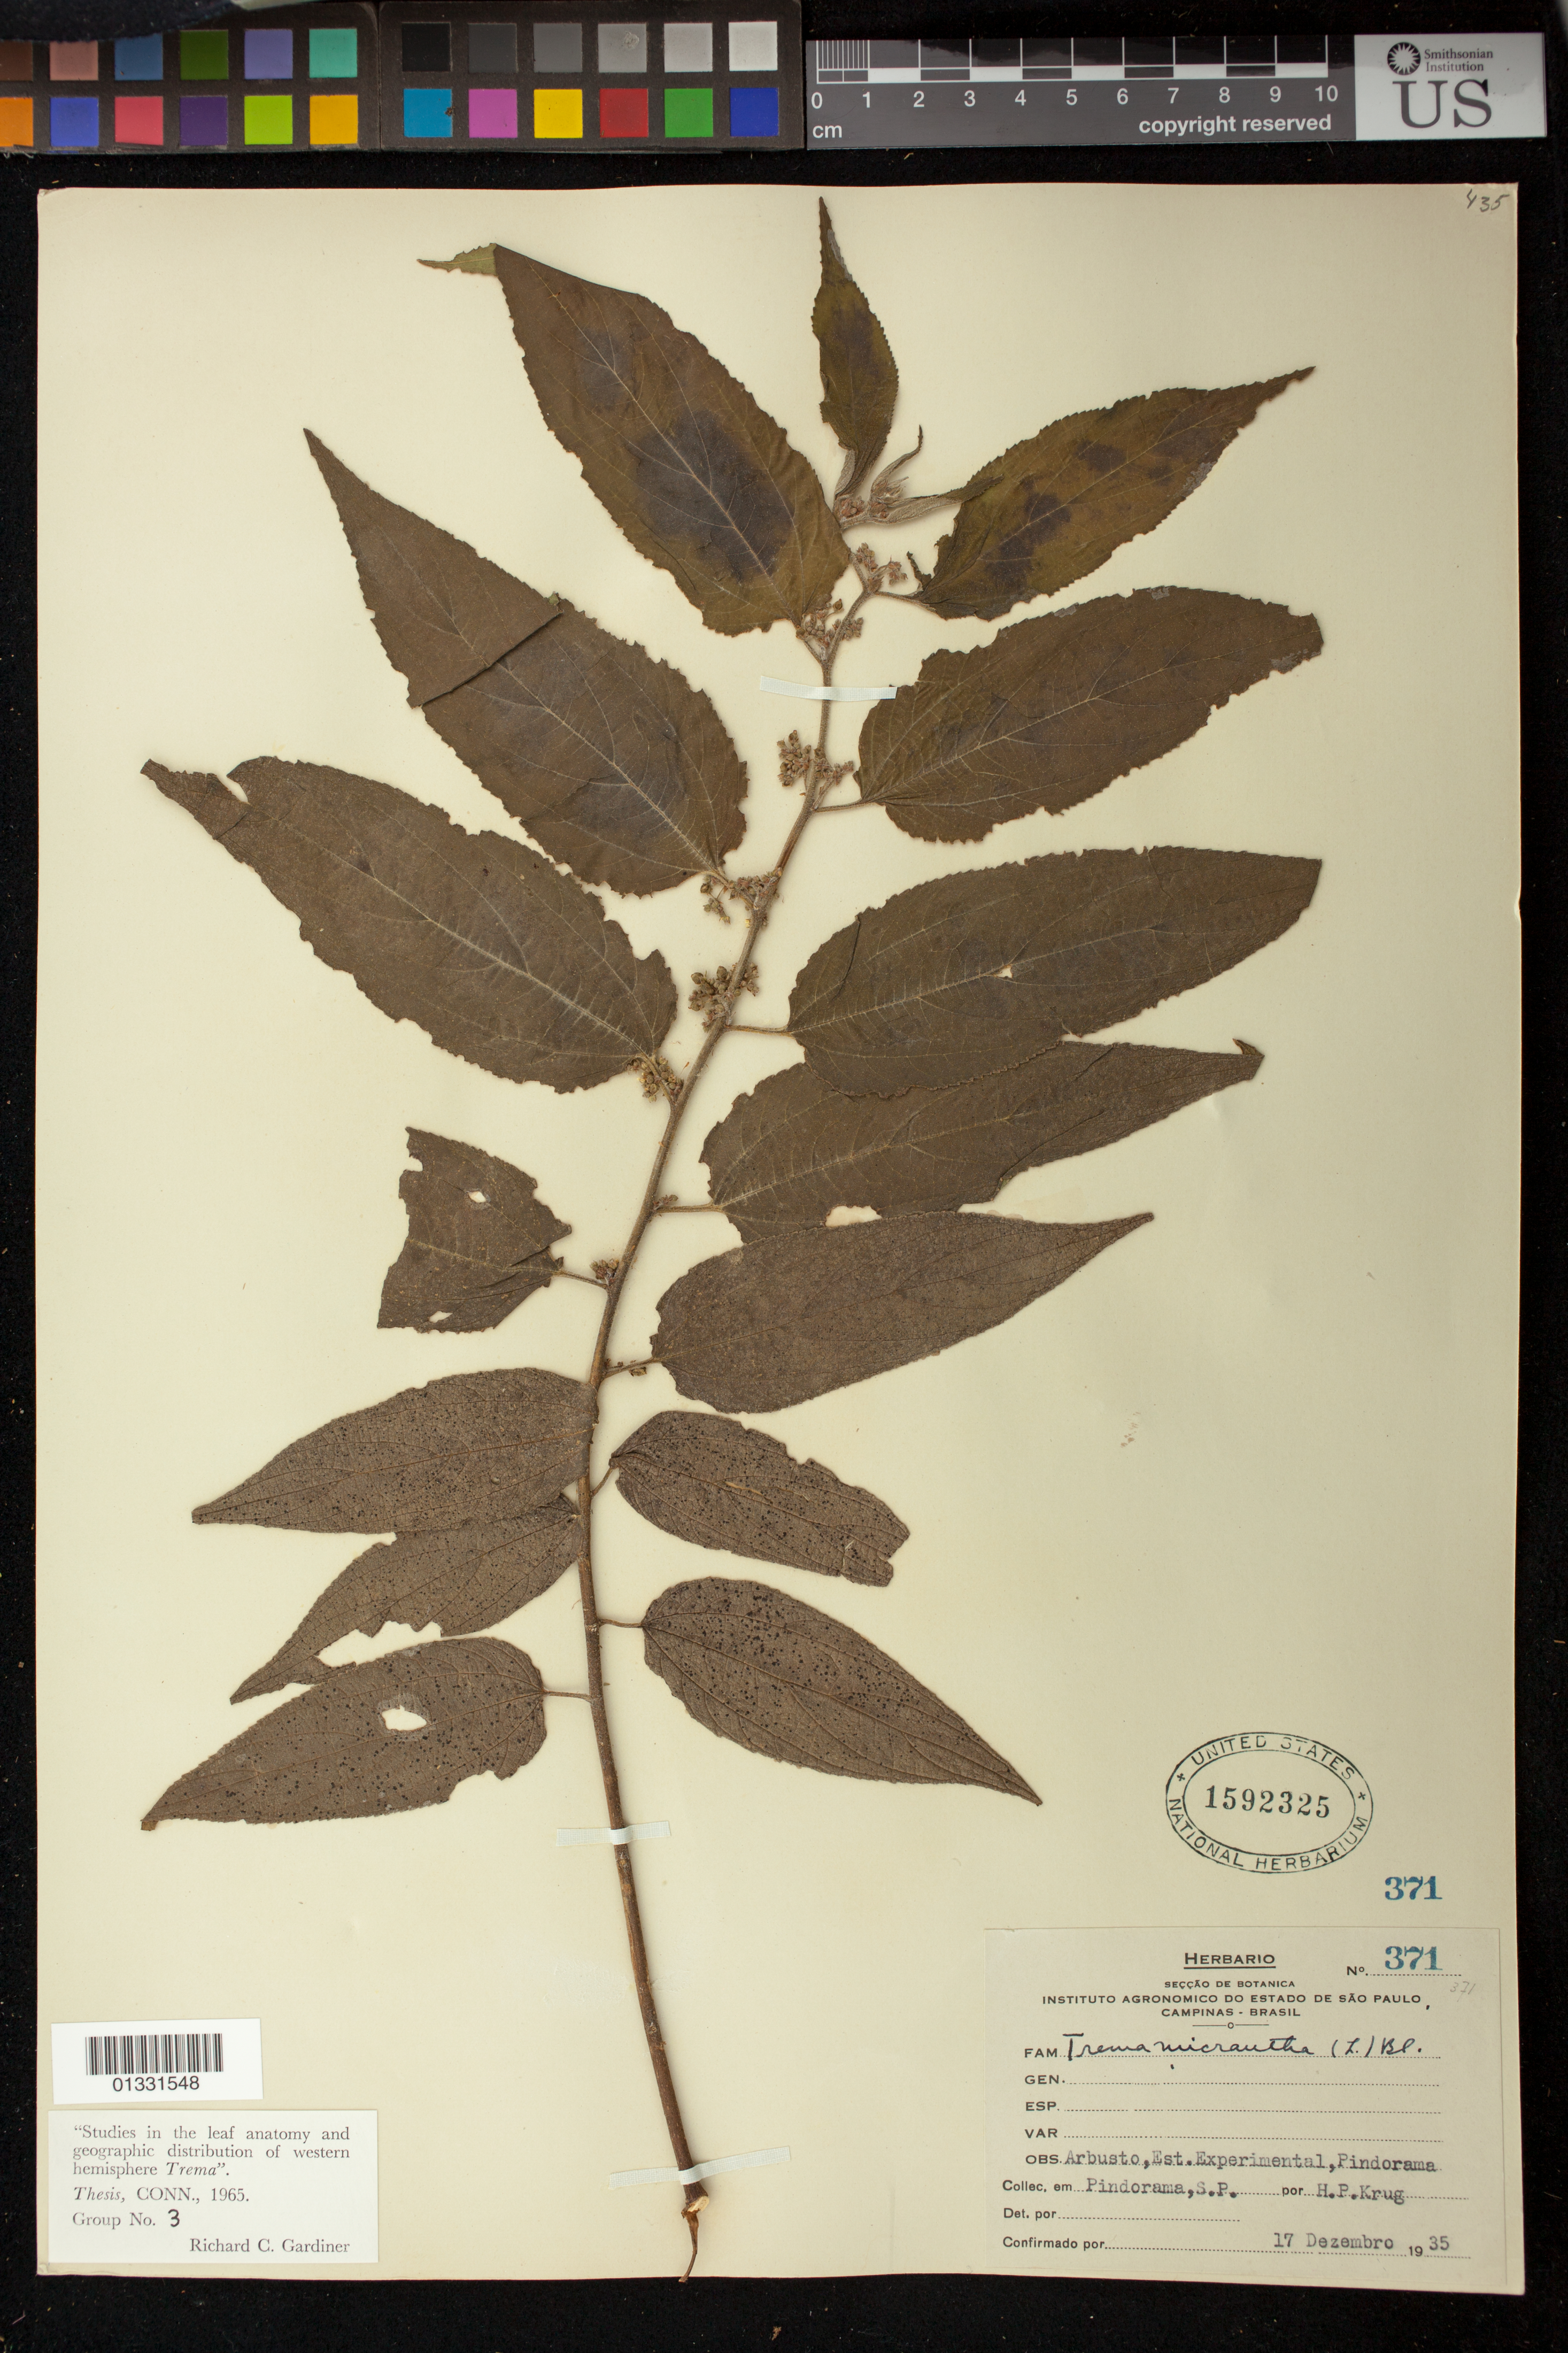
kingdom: Plantae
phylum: Tracheophyta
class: Magnoliopsida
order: Rosales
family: Cannabaceae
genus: Trema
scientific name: Trema micranthum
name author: (L.) Blume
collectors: H. P. Krug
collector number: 371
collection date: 1935-12-17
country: Brazil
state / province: São Paulo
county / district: Pindorama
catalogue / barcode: US 1592325